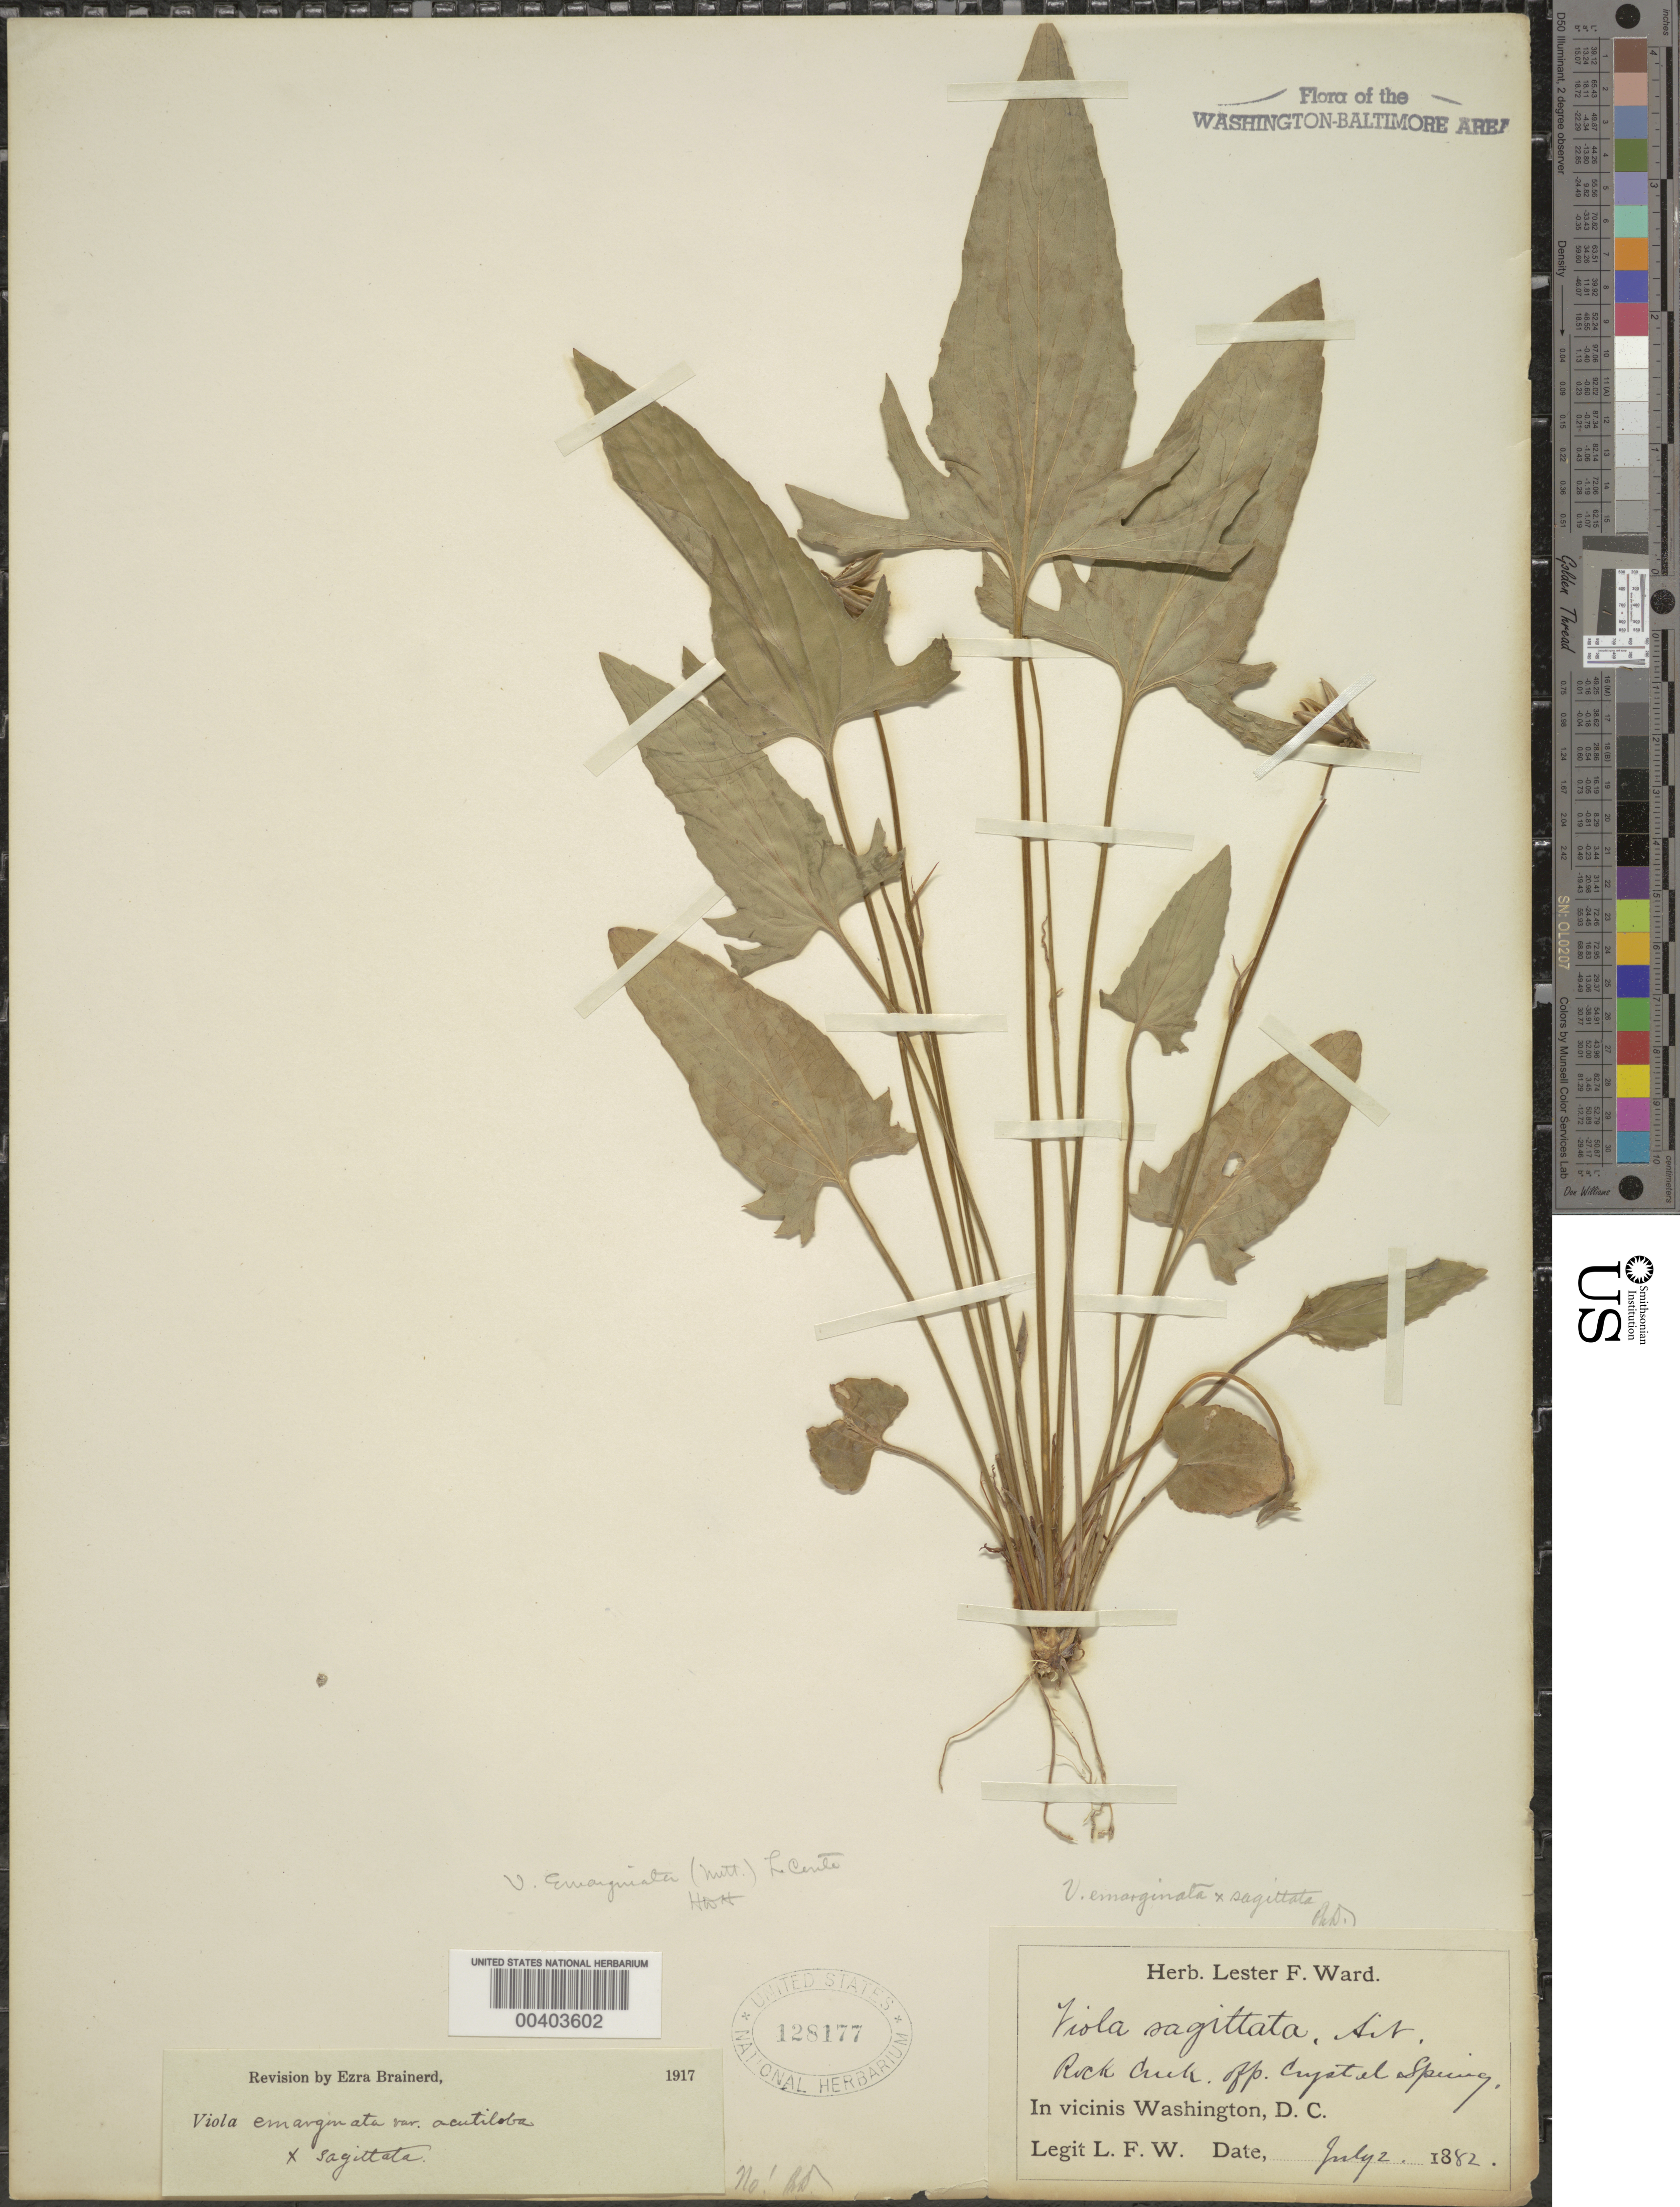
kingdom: Plantae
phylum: Tracheophyta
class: Magnoliopsida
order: Malpighiales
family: Violaceae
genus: Viola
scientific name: Viola sagittata var. sagittata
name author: Aiton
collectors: L. F. Ward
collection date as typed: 02 Jul 1882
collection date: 1882-07-02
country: United States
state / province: District of Columbia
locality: Rock Creek opposite Crystal Spring Rock Creek Park and vicinity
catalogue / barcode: US 128177